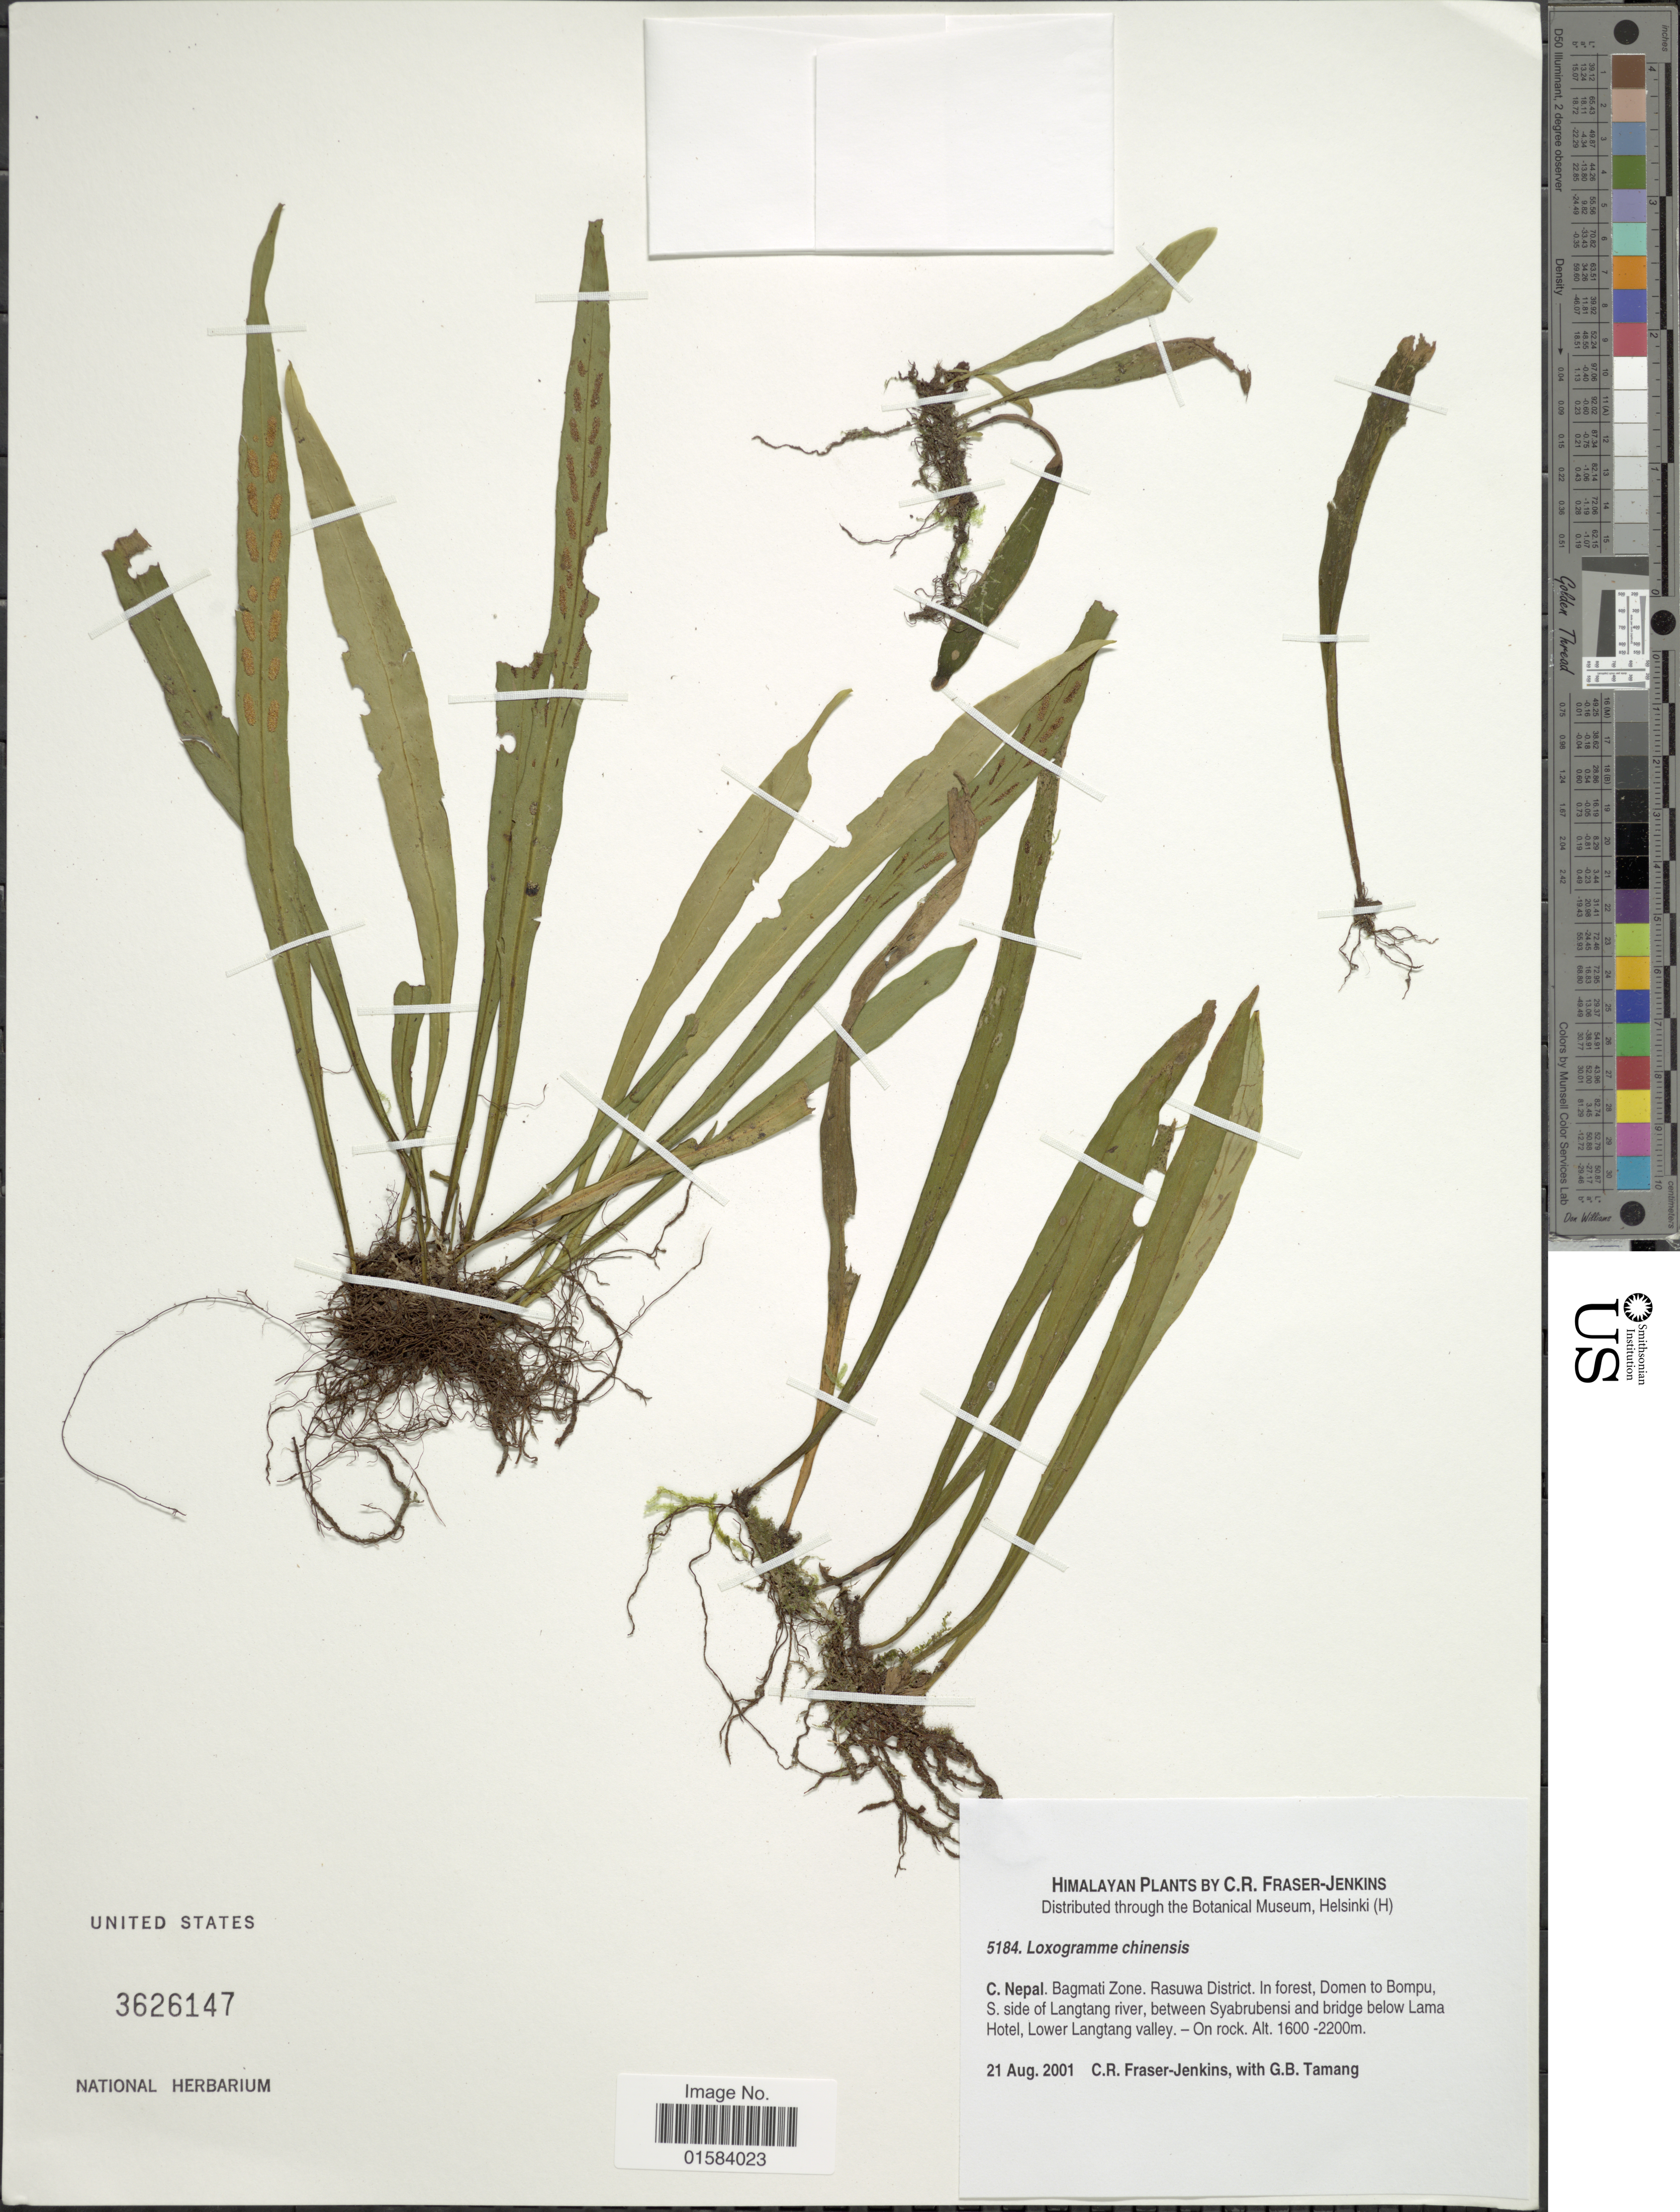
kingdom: Plantae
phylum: Tracheophyta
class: Polypodiopsida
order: Polypodiales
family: Polypodiaceae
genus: Loxogramme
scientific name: Loxogramme chinensis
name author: Ching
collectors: C. R. Fraser-Jenkins & G. Tamang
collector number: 5184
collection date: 2001-08-21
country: Nepal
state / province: Bagmati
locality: C. Nepal. Bagmati Zone. Rasuwa District. In forest, Domen to Bompu, S. side of Langtang river, between Syabrubensi and bridge below Lama Hotel, Lower Langtang Valley, Himalayan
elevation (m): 1600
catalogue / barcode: US 3626147